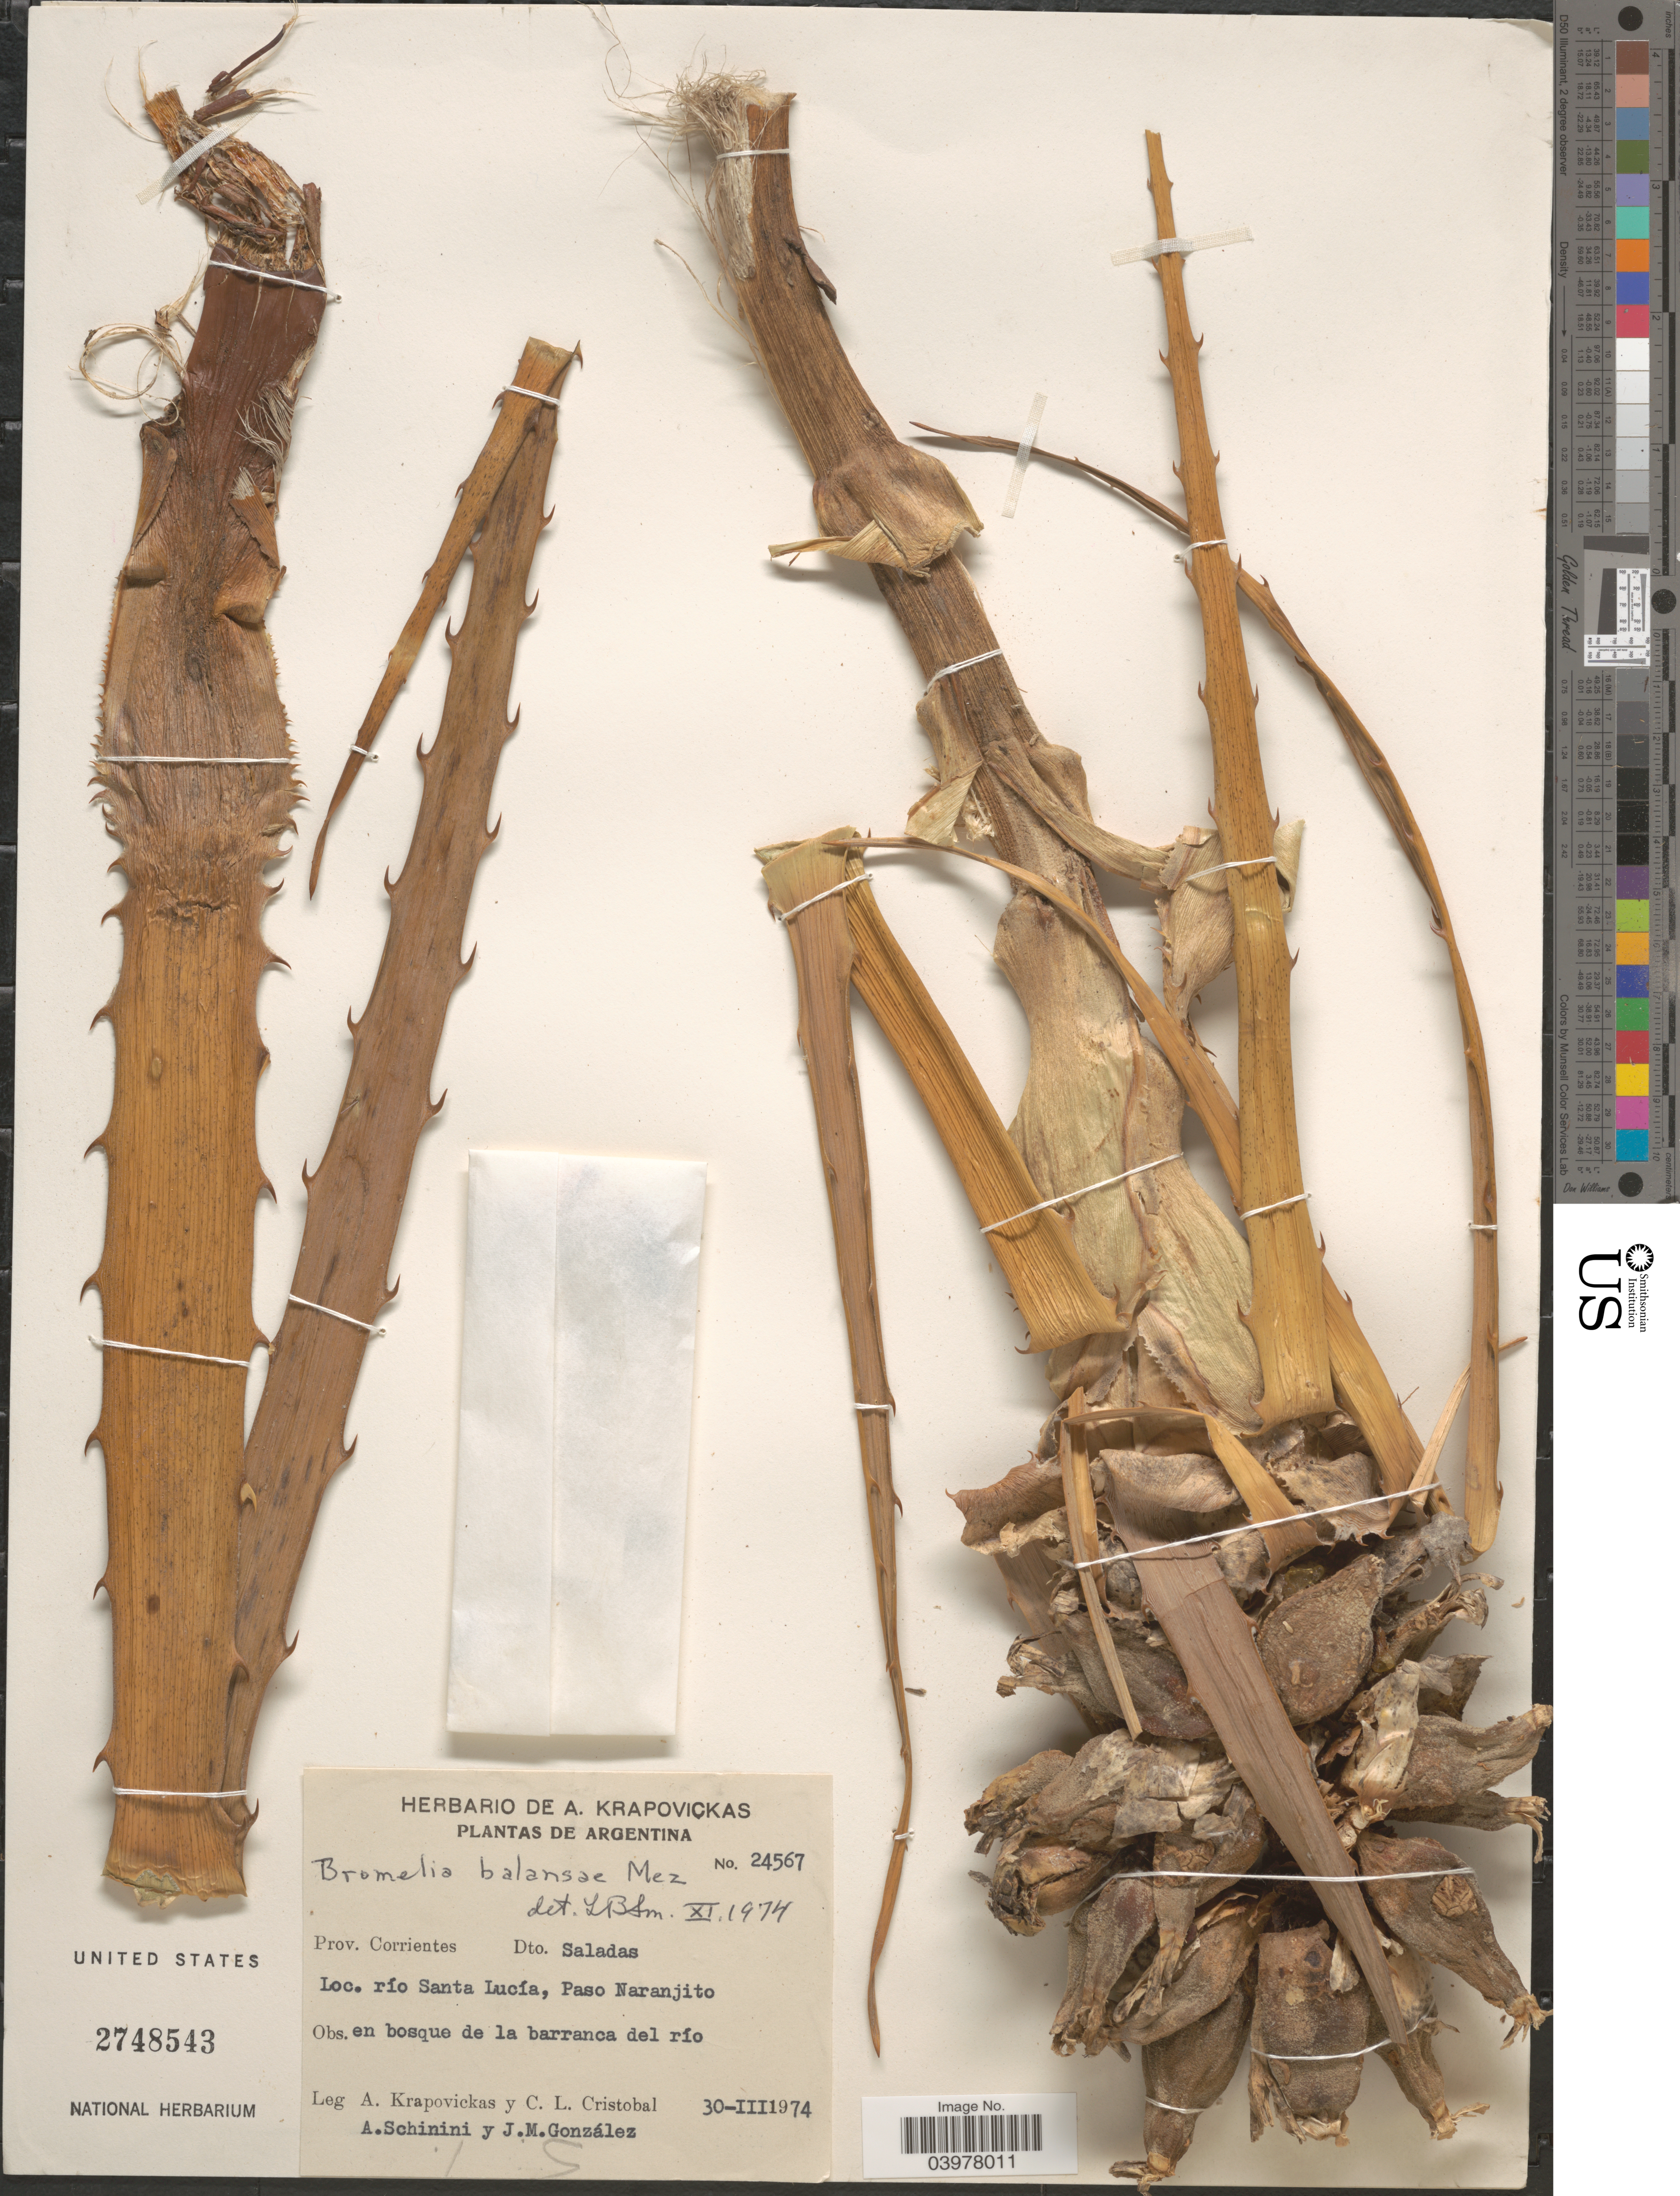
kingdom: Plantae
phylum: Tracheophyta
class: Liliopsida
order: Poales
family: Bromeliaceae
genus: Bromelia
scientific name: Bromelia balansae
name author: Mez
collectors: A. Krapovickas, C. Cristobal, A. Schinini & J. M. Gonzalez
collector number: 24567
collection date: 1974-03-30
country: Argentina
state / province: Corrientes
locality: Dto. Saladas. Río Santa Lucía, Paso Naranjito, en bosqque de la barranca del río.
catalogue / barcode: US 2748543